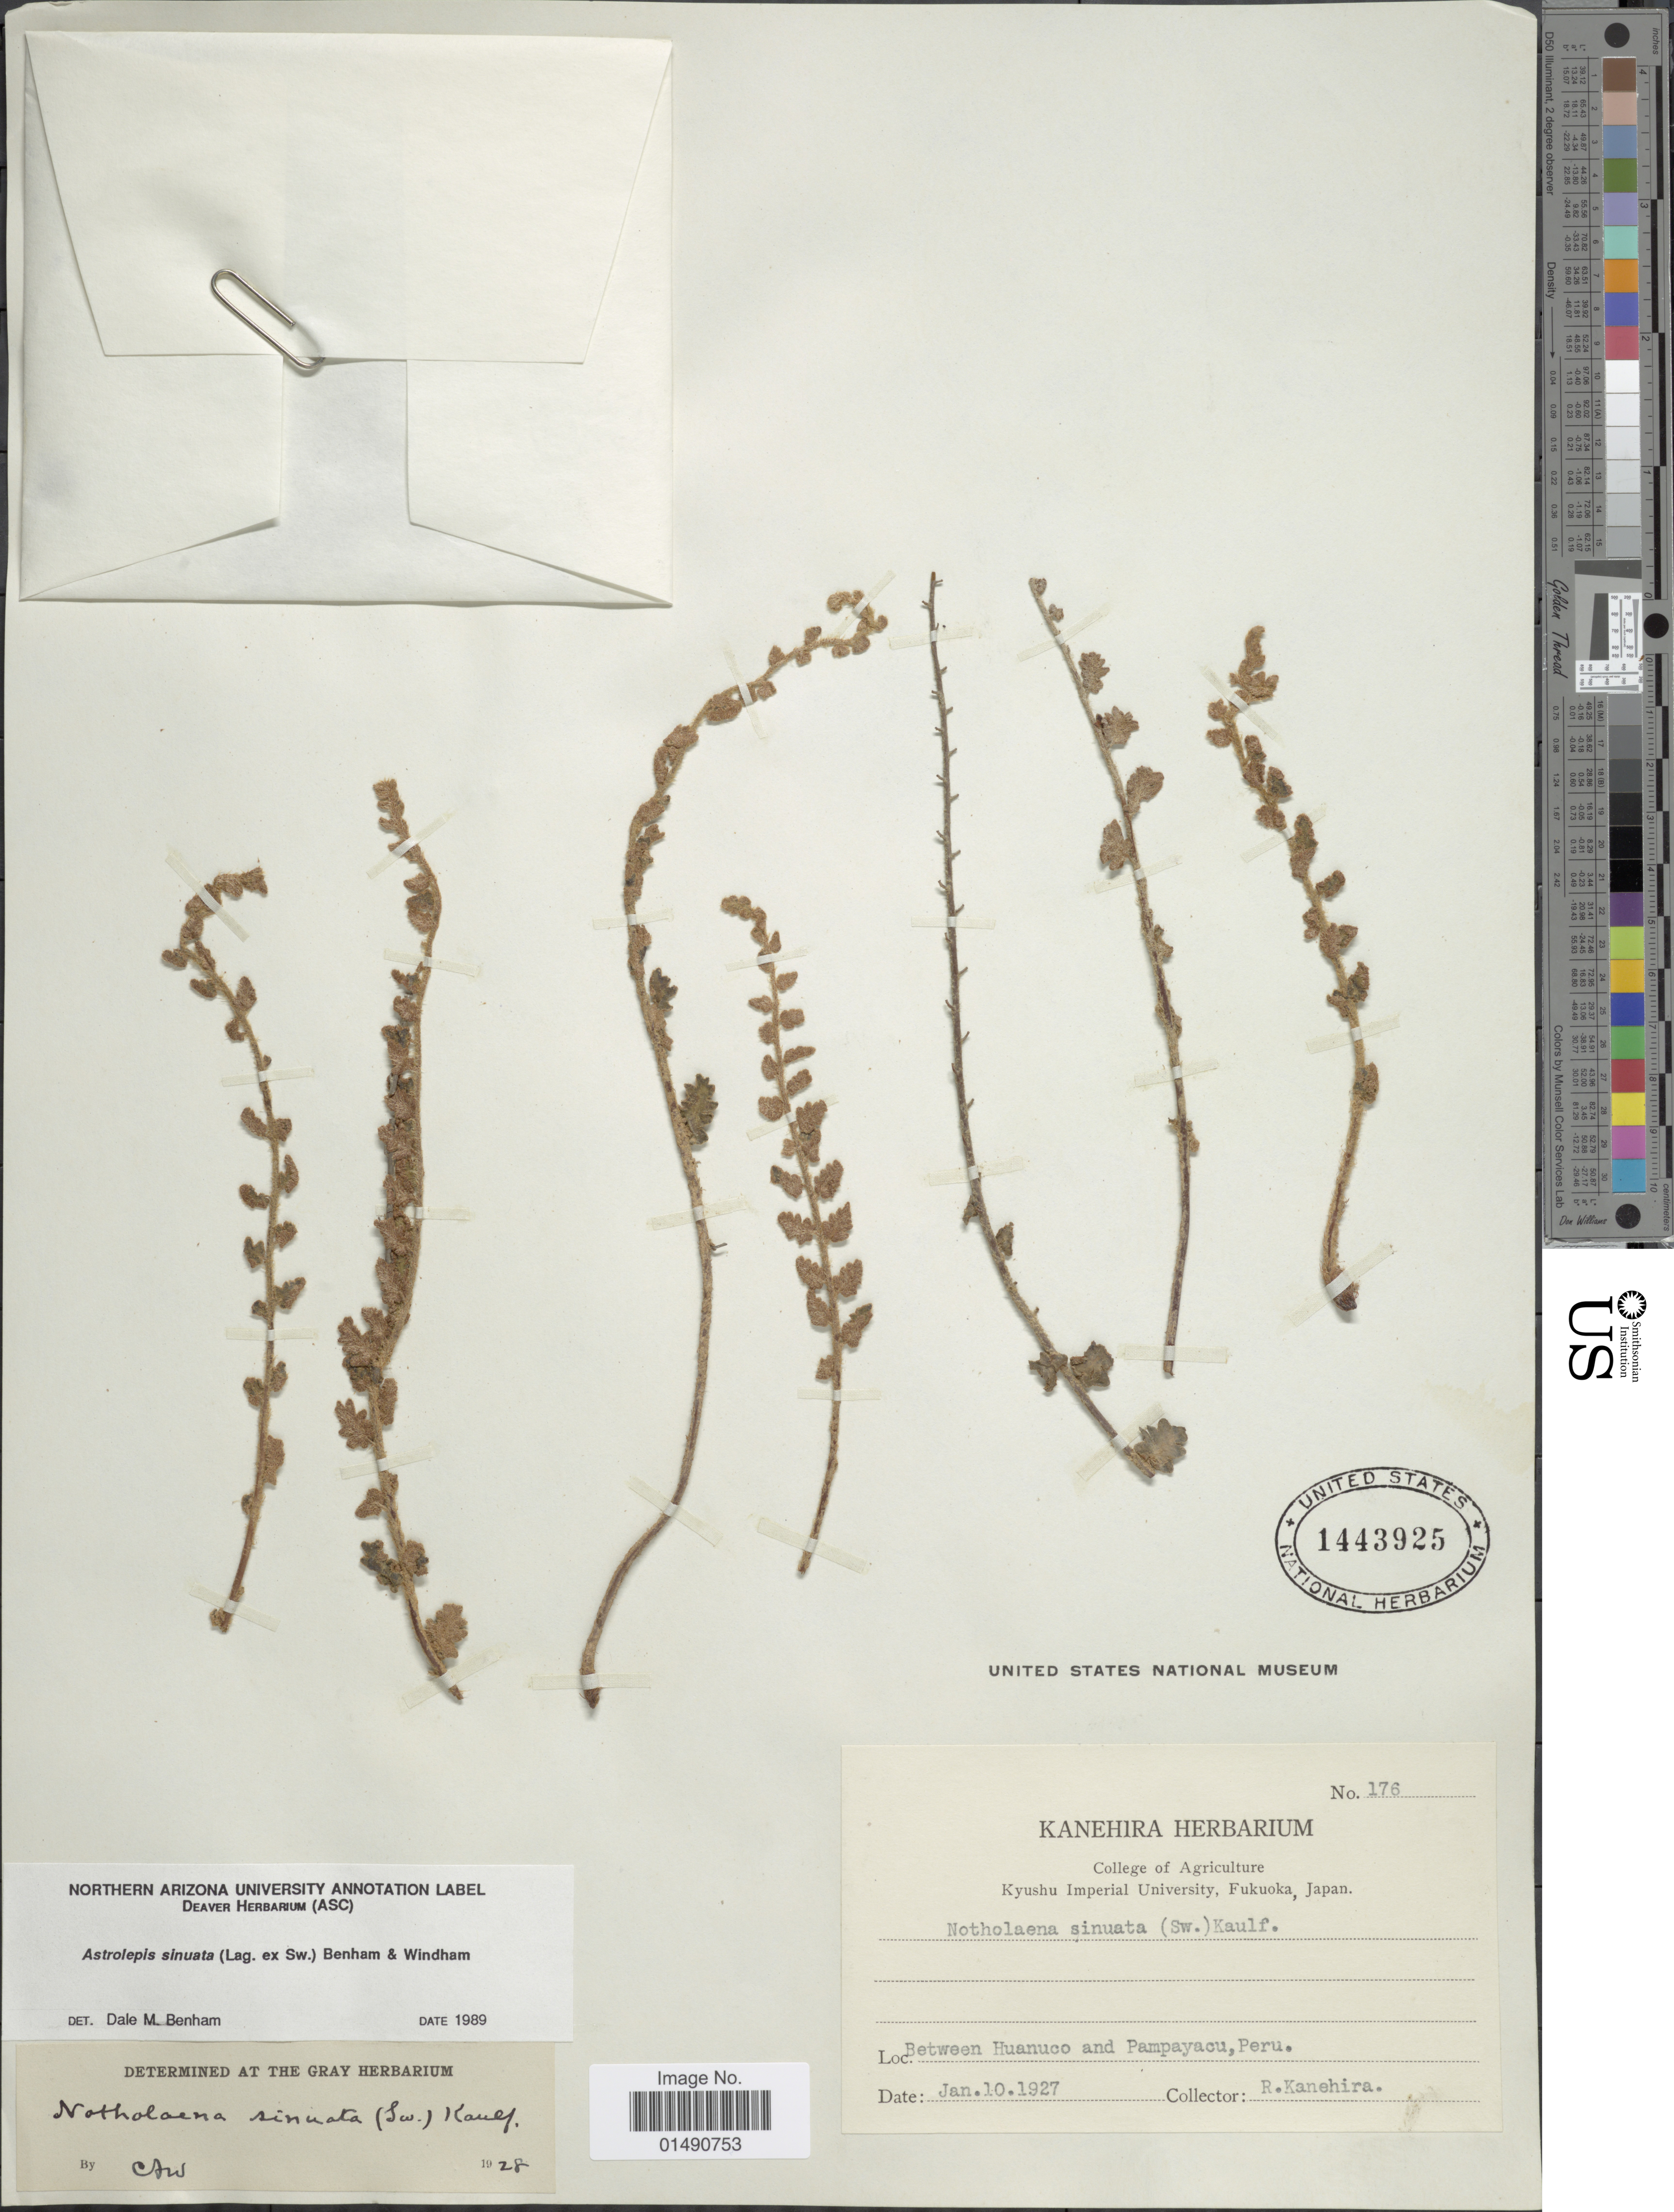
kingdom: Plantae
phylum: Tracheophyta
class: Polypodiopsida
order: Polypodiales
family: Pteridaceae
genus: Astrolepis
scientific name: Astrolepis sinuata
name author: (Lag. ex Sw.) D.M. Benham & Windham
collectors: R. Kanehira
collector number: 176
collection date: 1927-07-10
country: Peru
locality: Between Huanuco and Pampayacu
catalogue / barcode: US 1443925